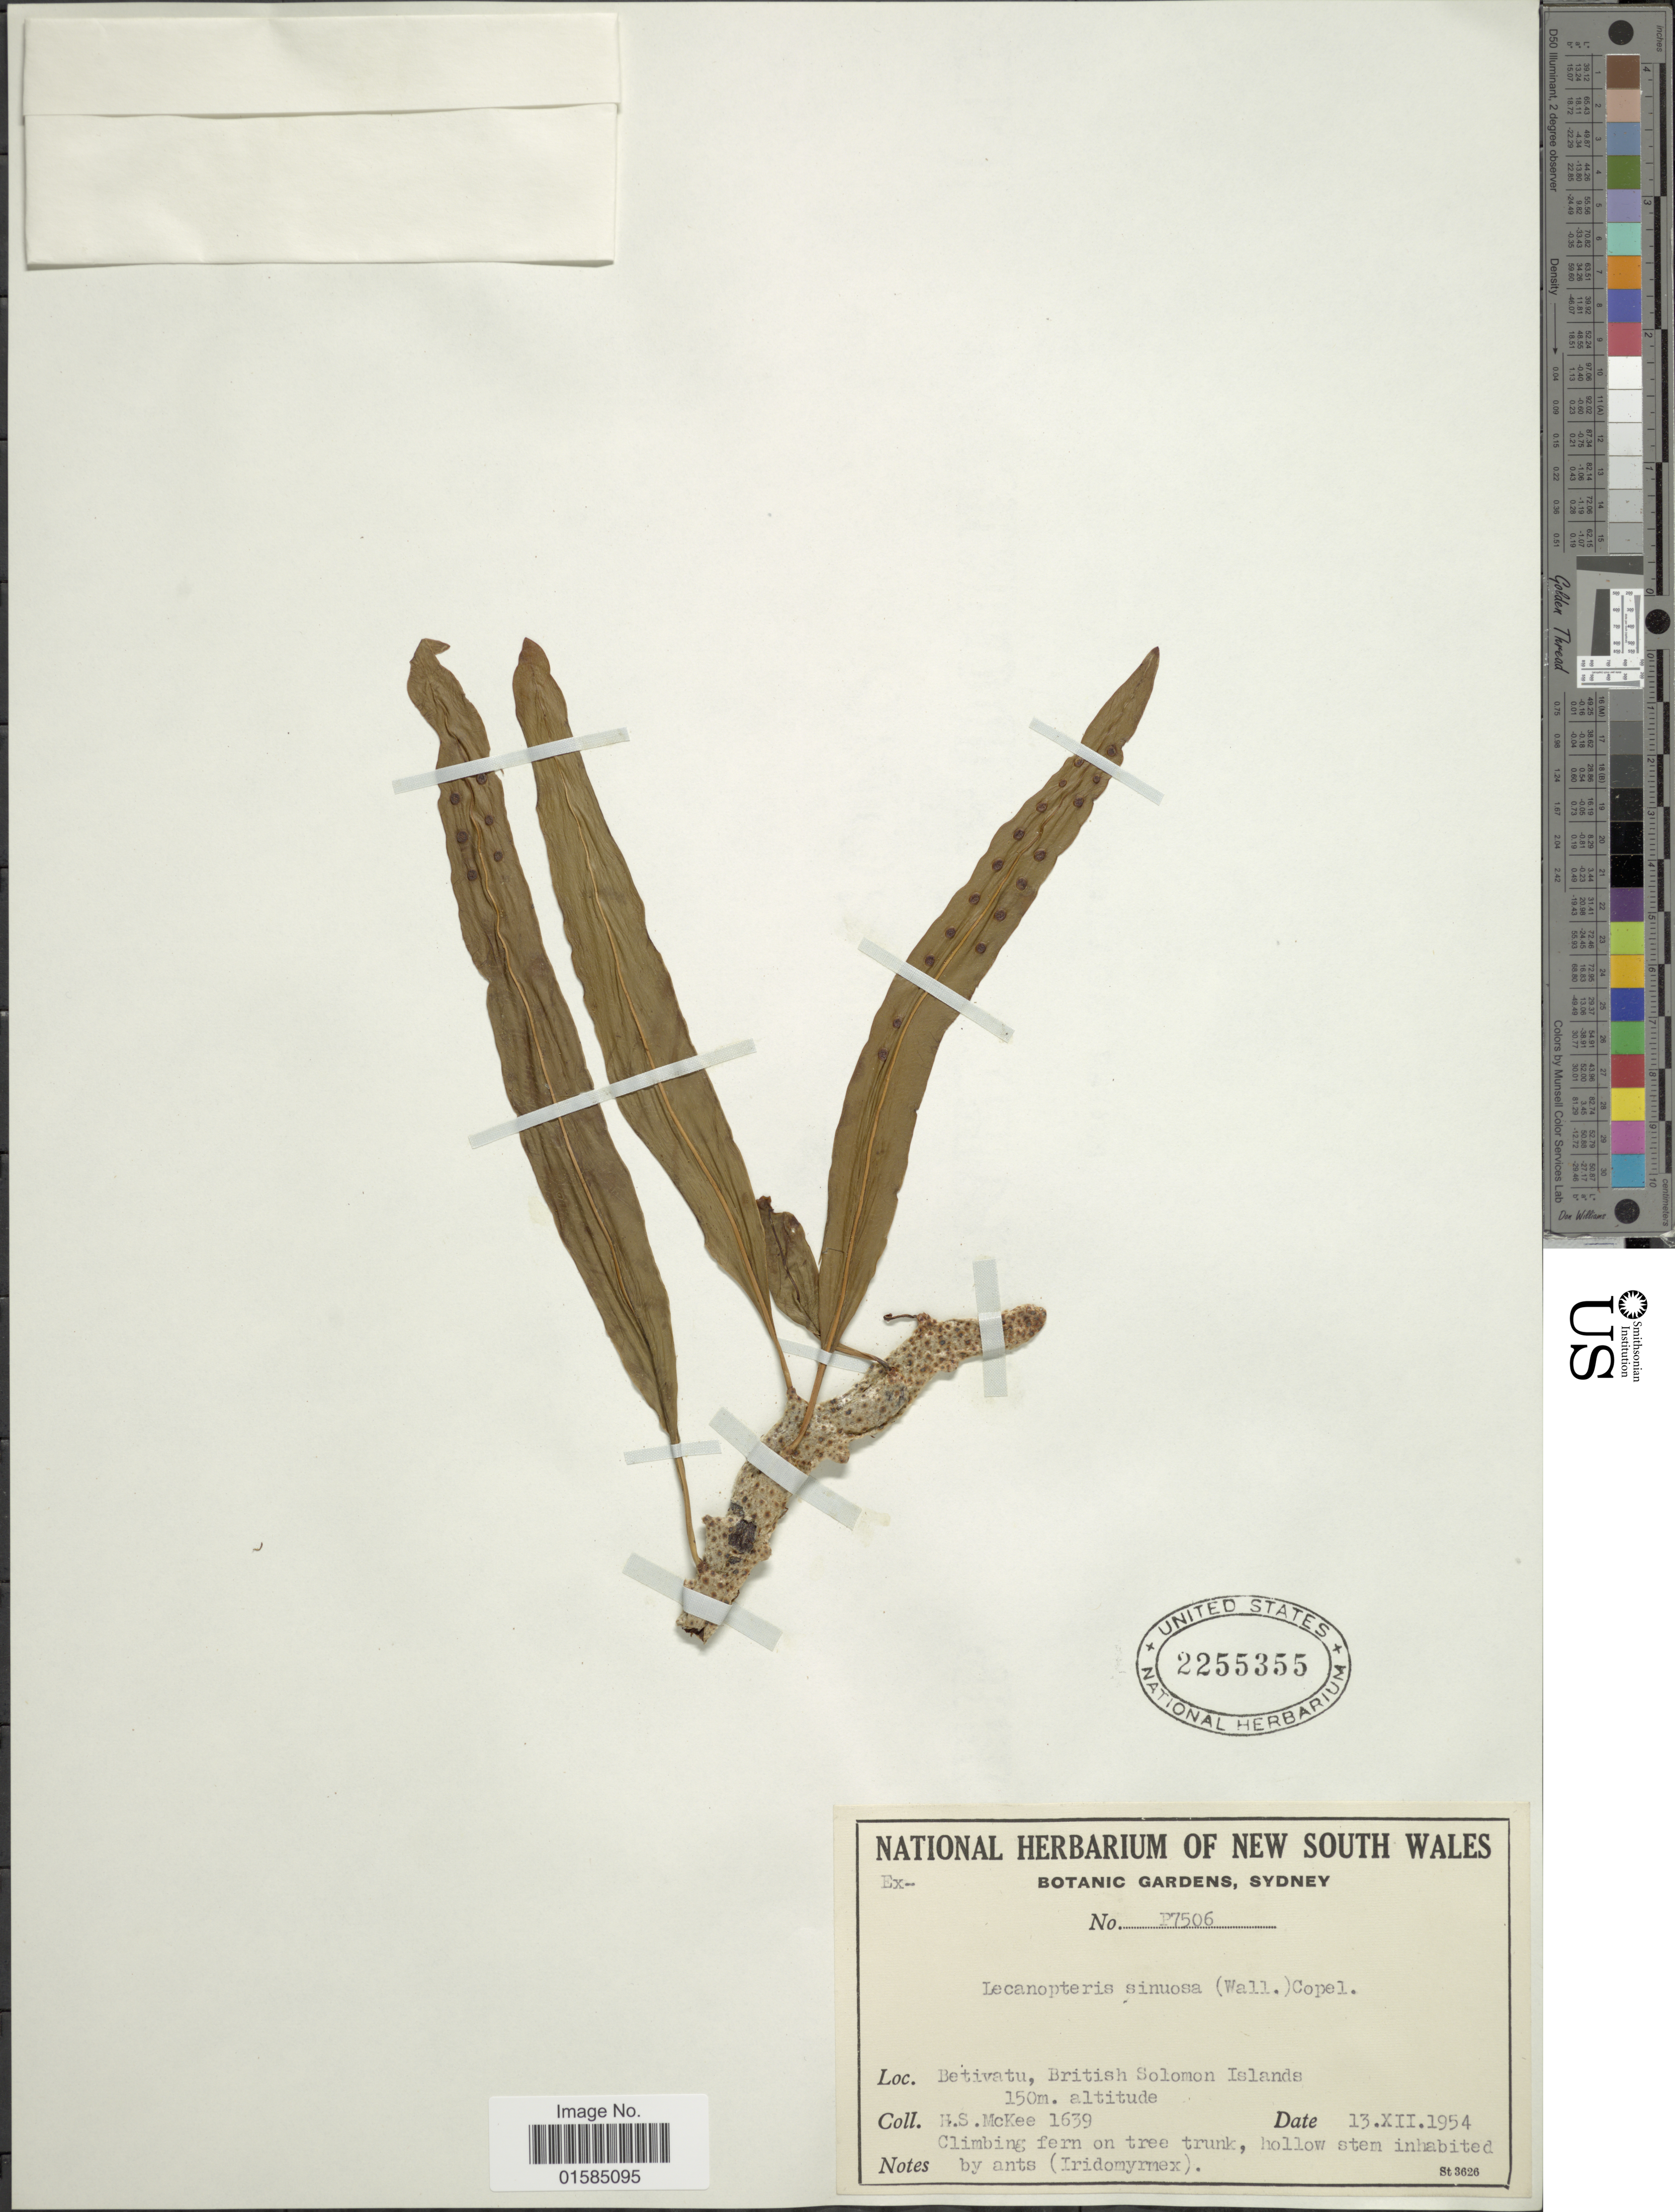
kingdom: Plantae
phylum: Tracheophyta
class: Polypodiopsida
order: Polypodiales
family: Polypodiaceae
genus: Lecanopteris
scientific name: Lecanopteris sinuosa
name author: (Wall. ex Hook.) Copel.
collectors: H. S. McKee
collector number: P7506/1639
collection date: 1954-12-13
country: Solomon Islands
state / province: Guadalcanal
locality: Betivatu, British Solomon Islands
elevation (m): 150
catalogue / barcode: US 2255355